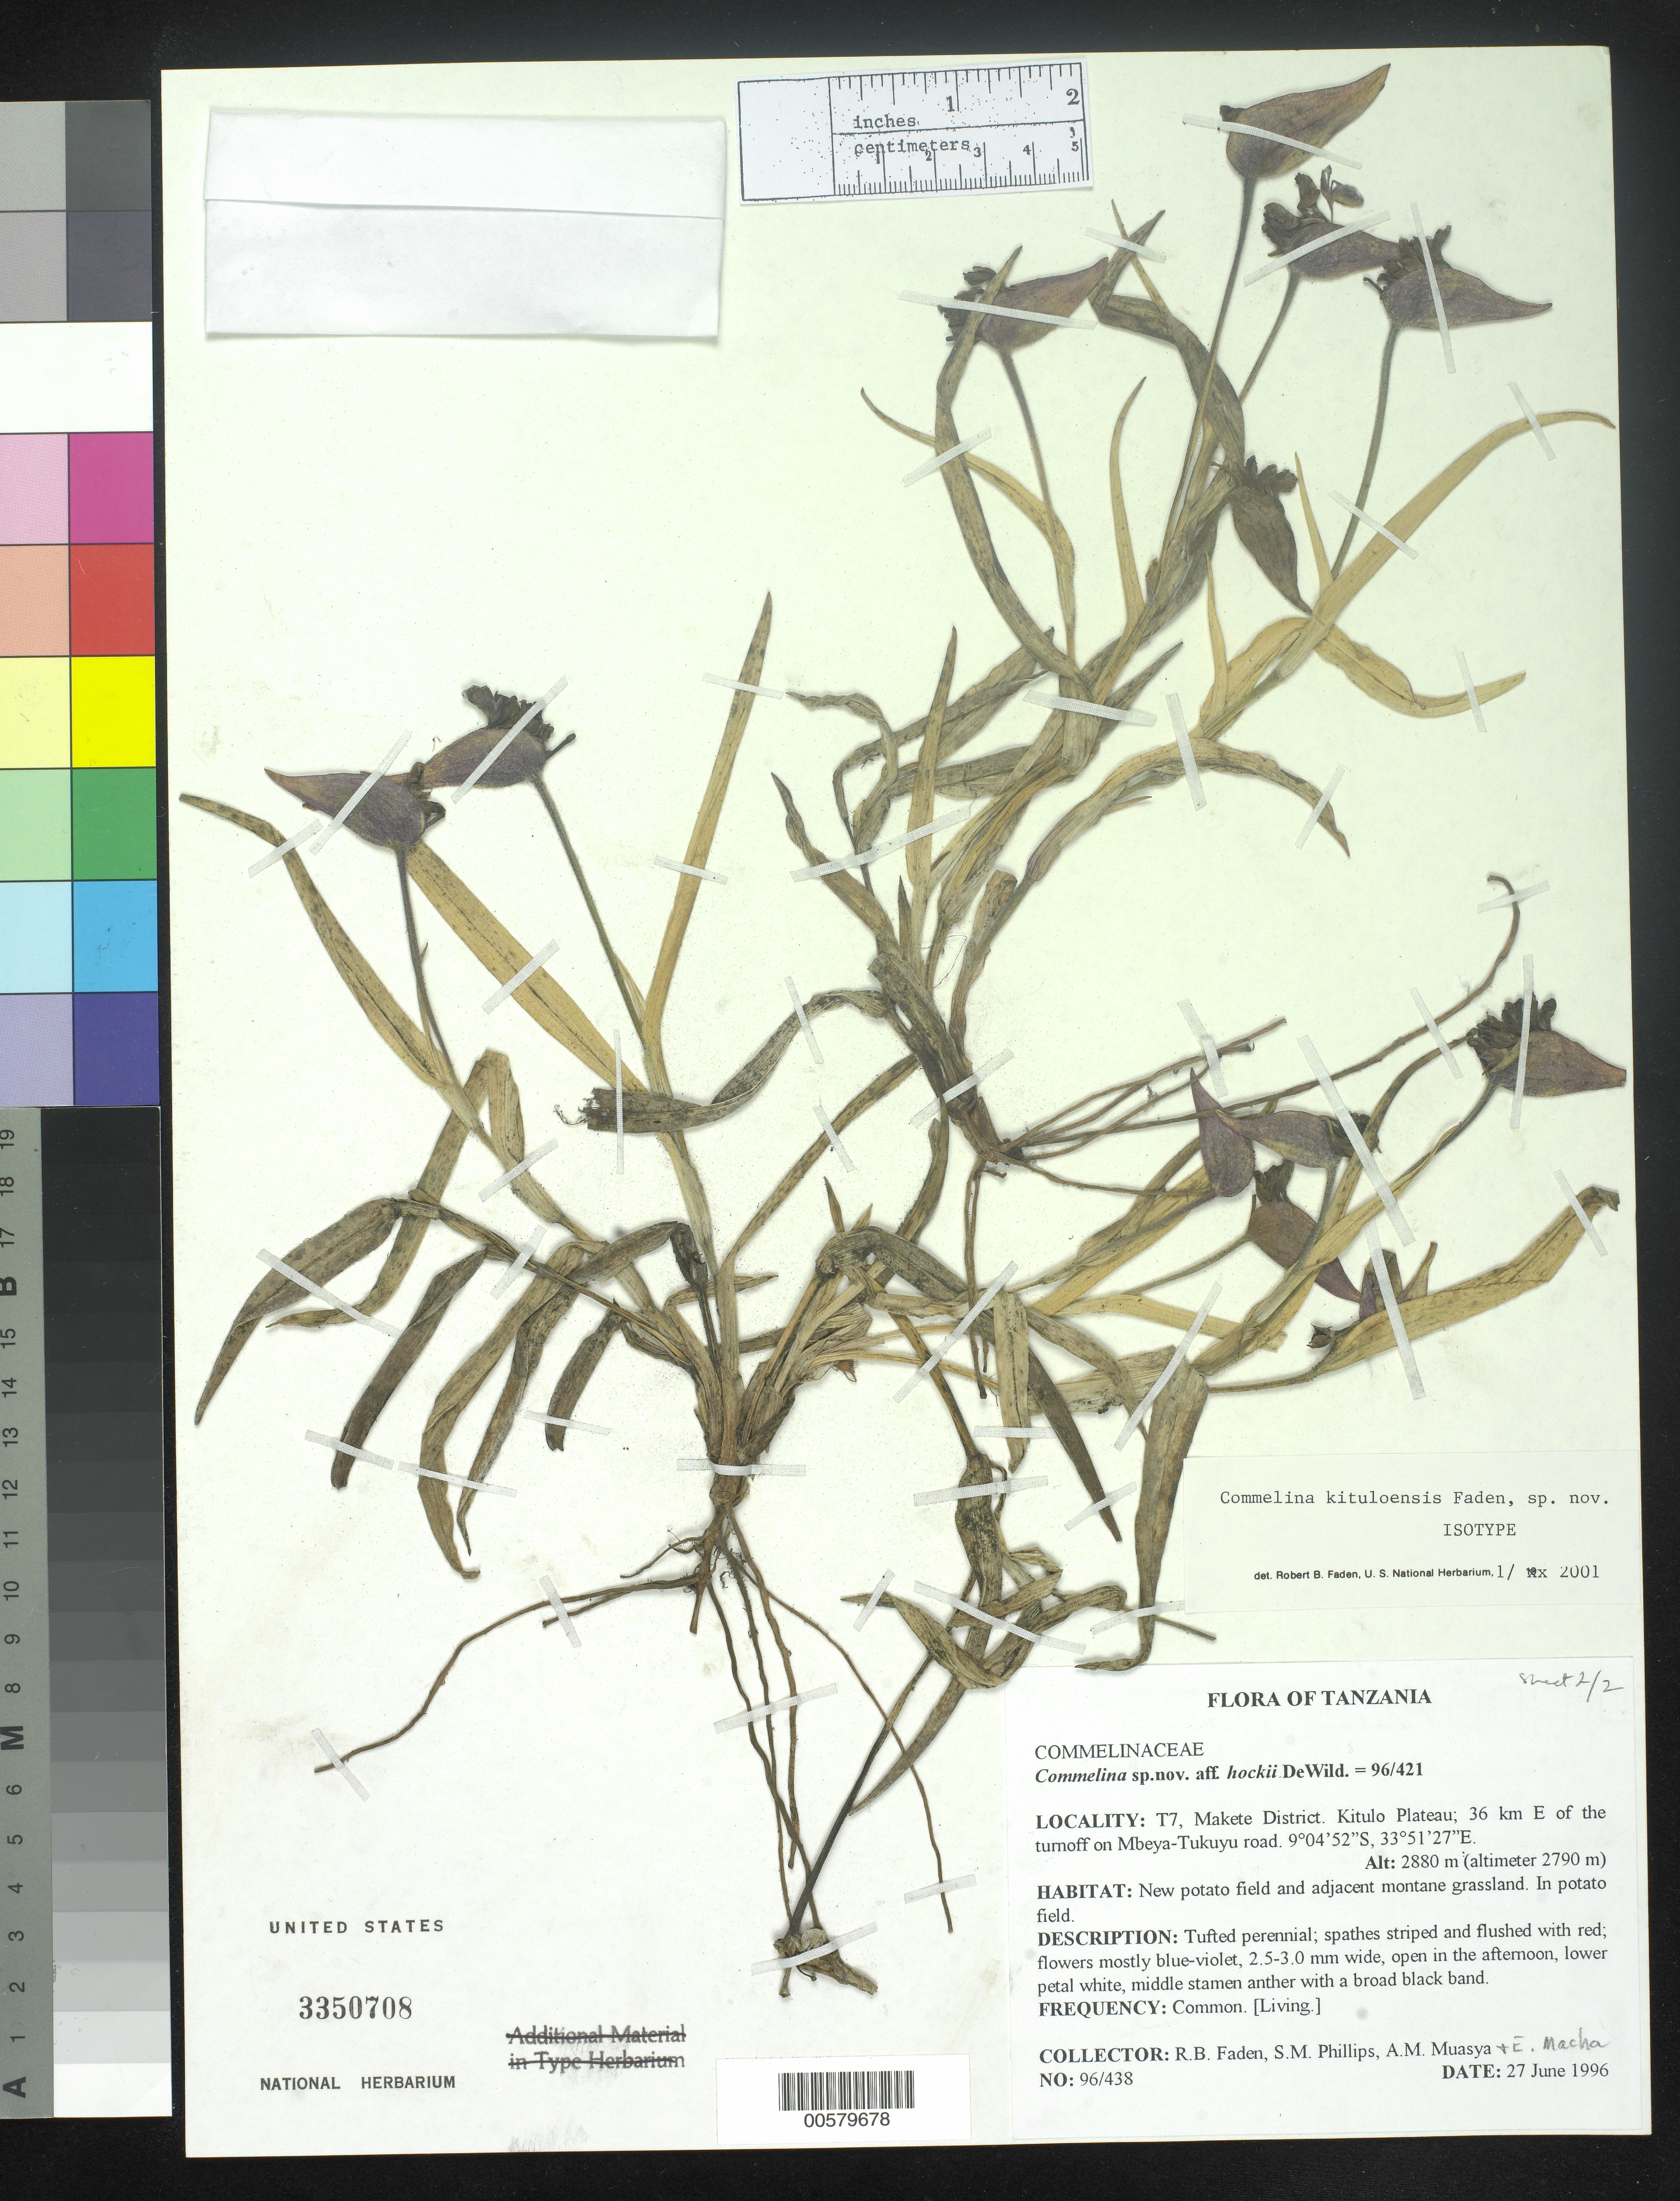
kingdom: Plantae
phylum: Tracheophyta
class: Liliopsida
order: Commelinales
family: Commelinaceae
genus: Commelina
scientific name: Commelina kituloensis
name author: Faden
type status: Isotype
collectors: R. B. Faden, S. M. Phillips, A. Muasya & E. Macha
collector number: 96/438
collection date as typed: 27 Jun 1996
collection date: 1996-06-27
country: Tanzania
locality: T7, Makete District. Kitulo Plateau; 36 km E of the turnoff on Mbeya-Tukuyu road.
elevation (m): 2880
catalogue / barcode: US 3350708